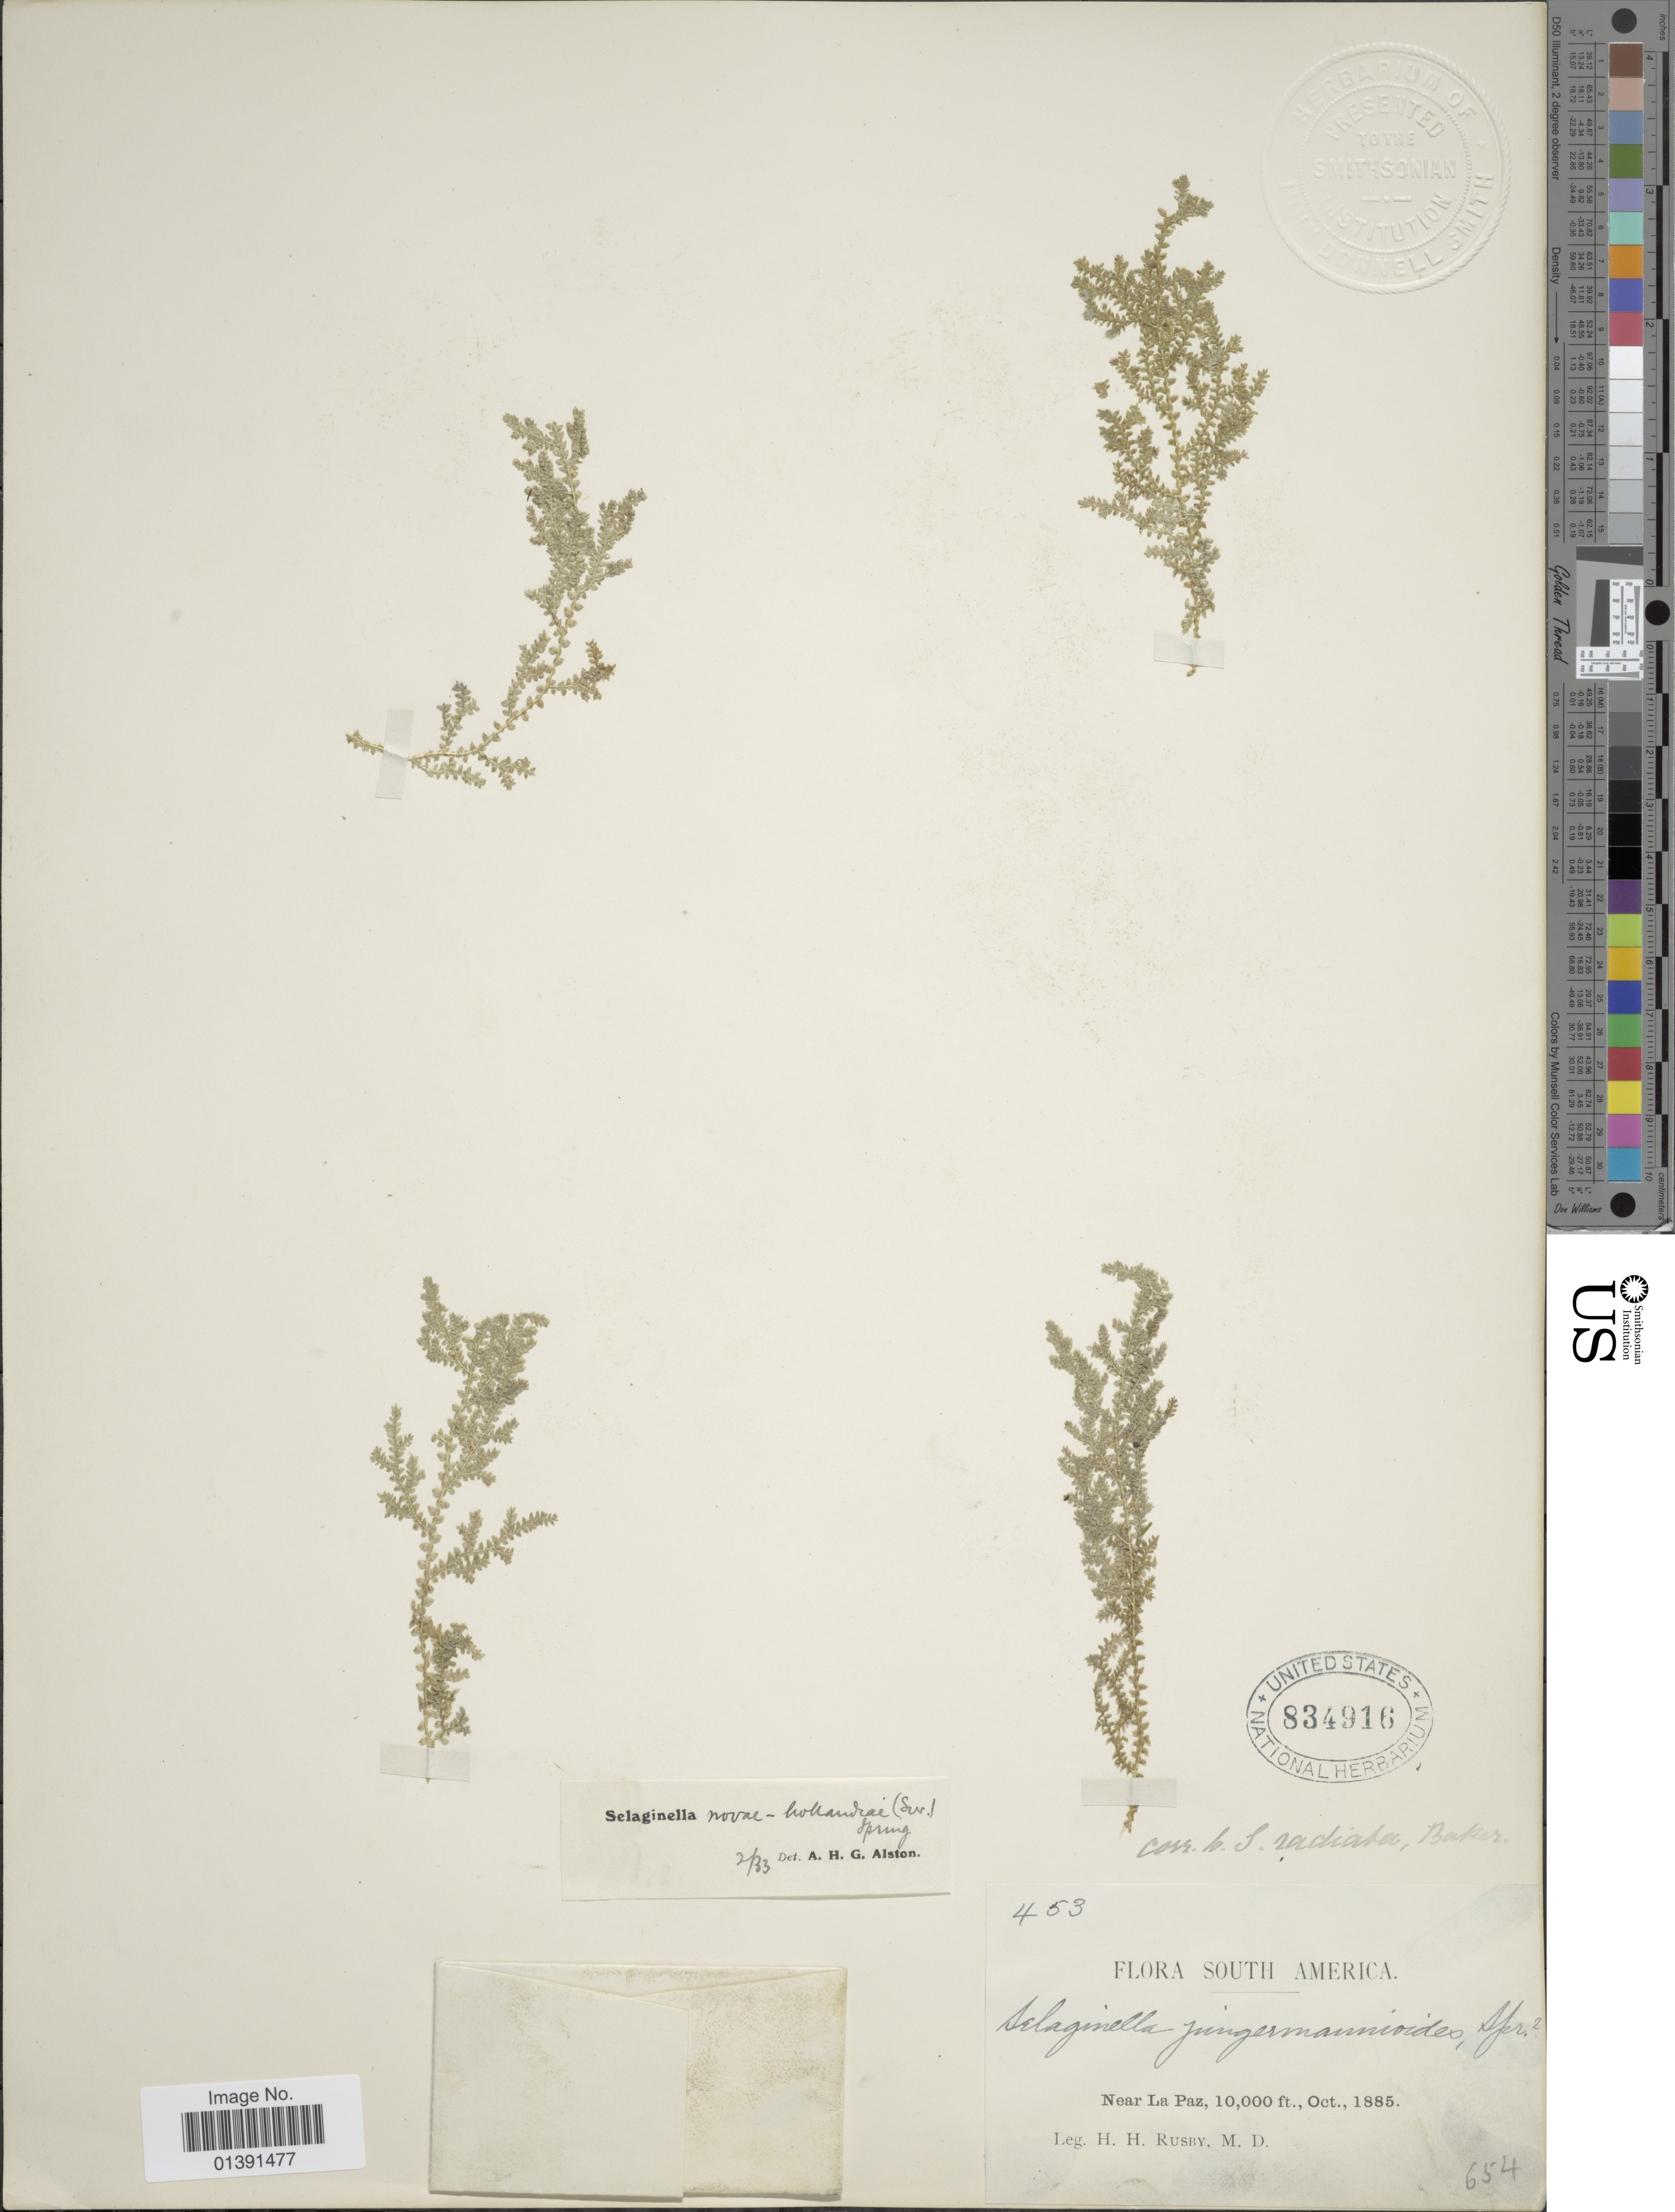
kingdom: Plantae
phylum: Tracheophyta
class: Lycopodiopsida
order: Selaginellales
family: Selaginellaceae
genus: Selaginella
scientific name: Selaginella novae-hollandiae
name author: (Sw.) Spring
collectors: H. H. Rusby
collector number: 453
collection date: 1885-10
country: Bolivia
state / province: La Paz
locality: Near La Paz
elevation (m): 3048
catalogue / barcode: US 834916